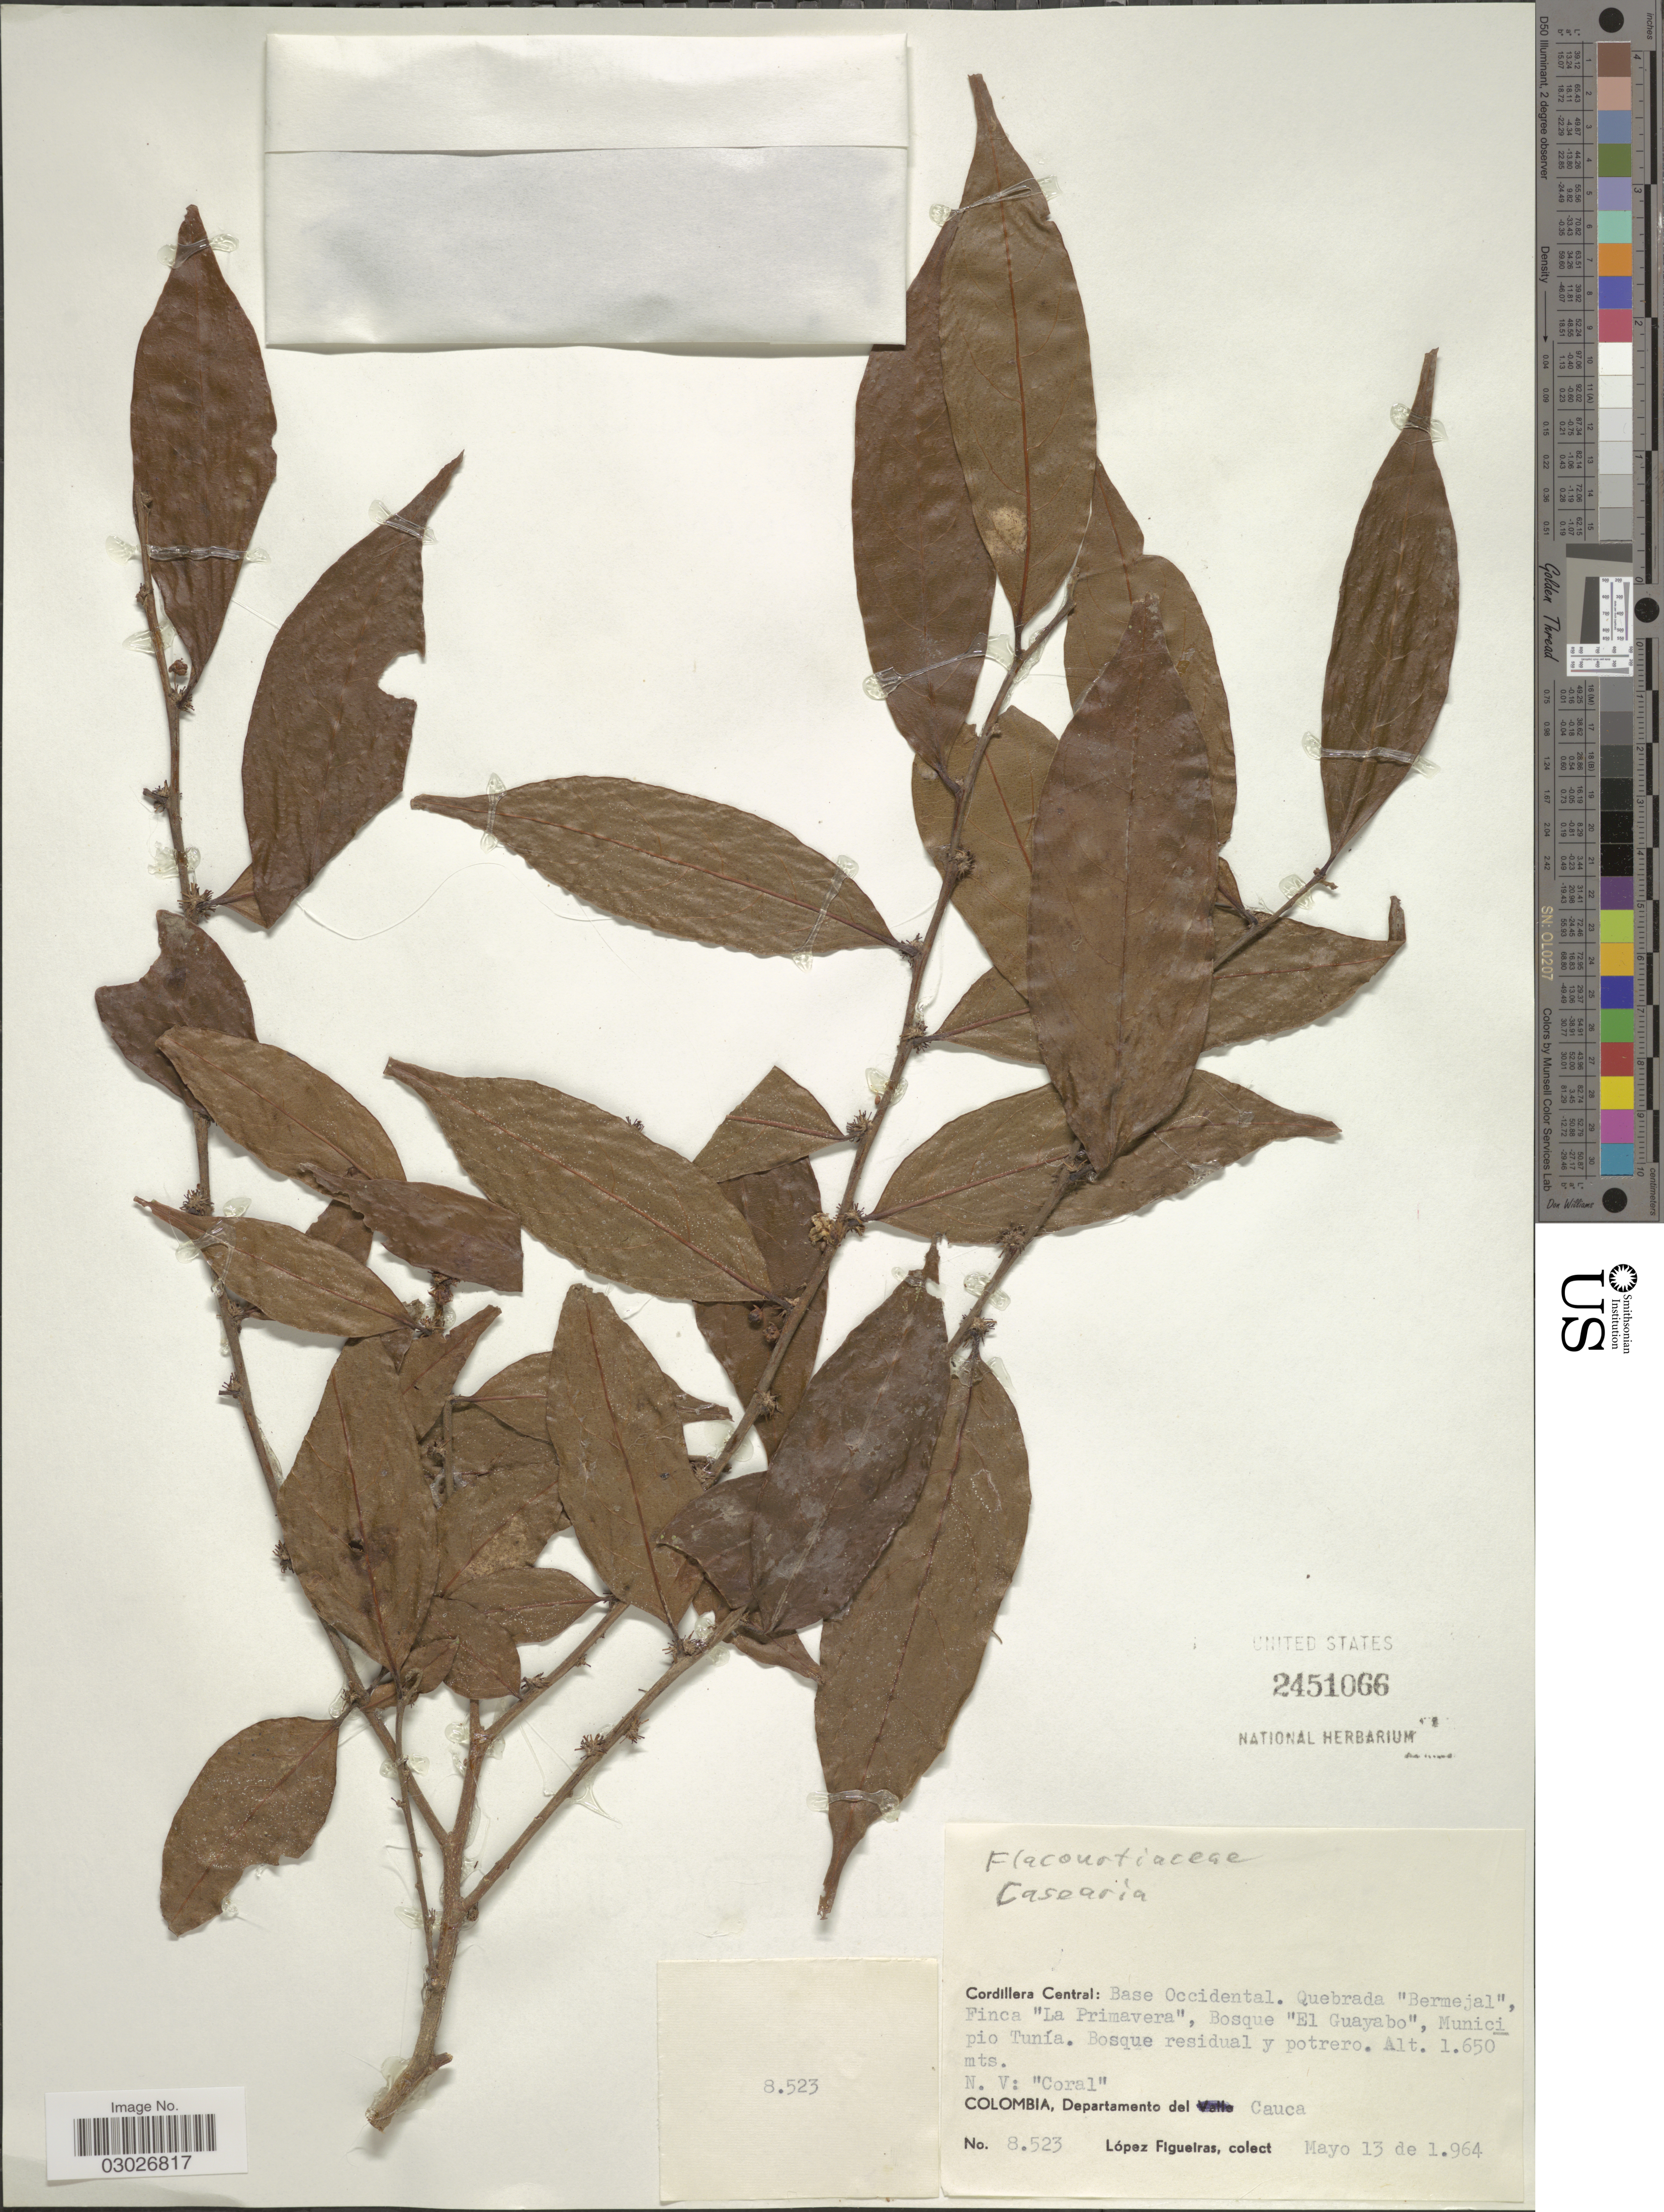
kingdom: Plantae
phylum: Tracheophyta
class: Magnoliopsida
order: Malpighiales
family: Salicaceae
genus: Casearia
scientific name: Casearia sp.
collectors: M. López Figueiras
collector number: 8523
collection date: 1964-05-13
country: Colombia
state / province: Cauca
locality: Cordillera Central: Base Occidental. Quebrada "Bermejal", Finca "La Primavera", Bosque "El Guayabo", Municipio Tunía. Bosque residual y potrero. Departamento del Cauca.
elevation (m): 1650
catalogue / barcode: US 2451066